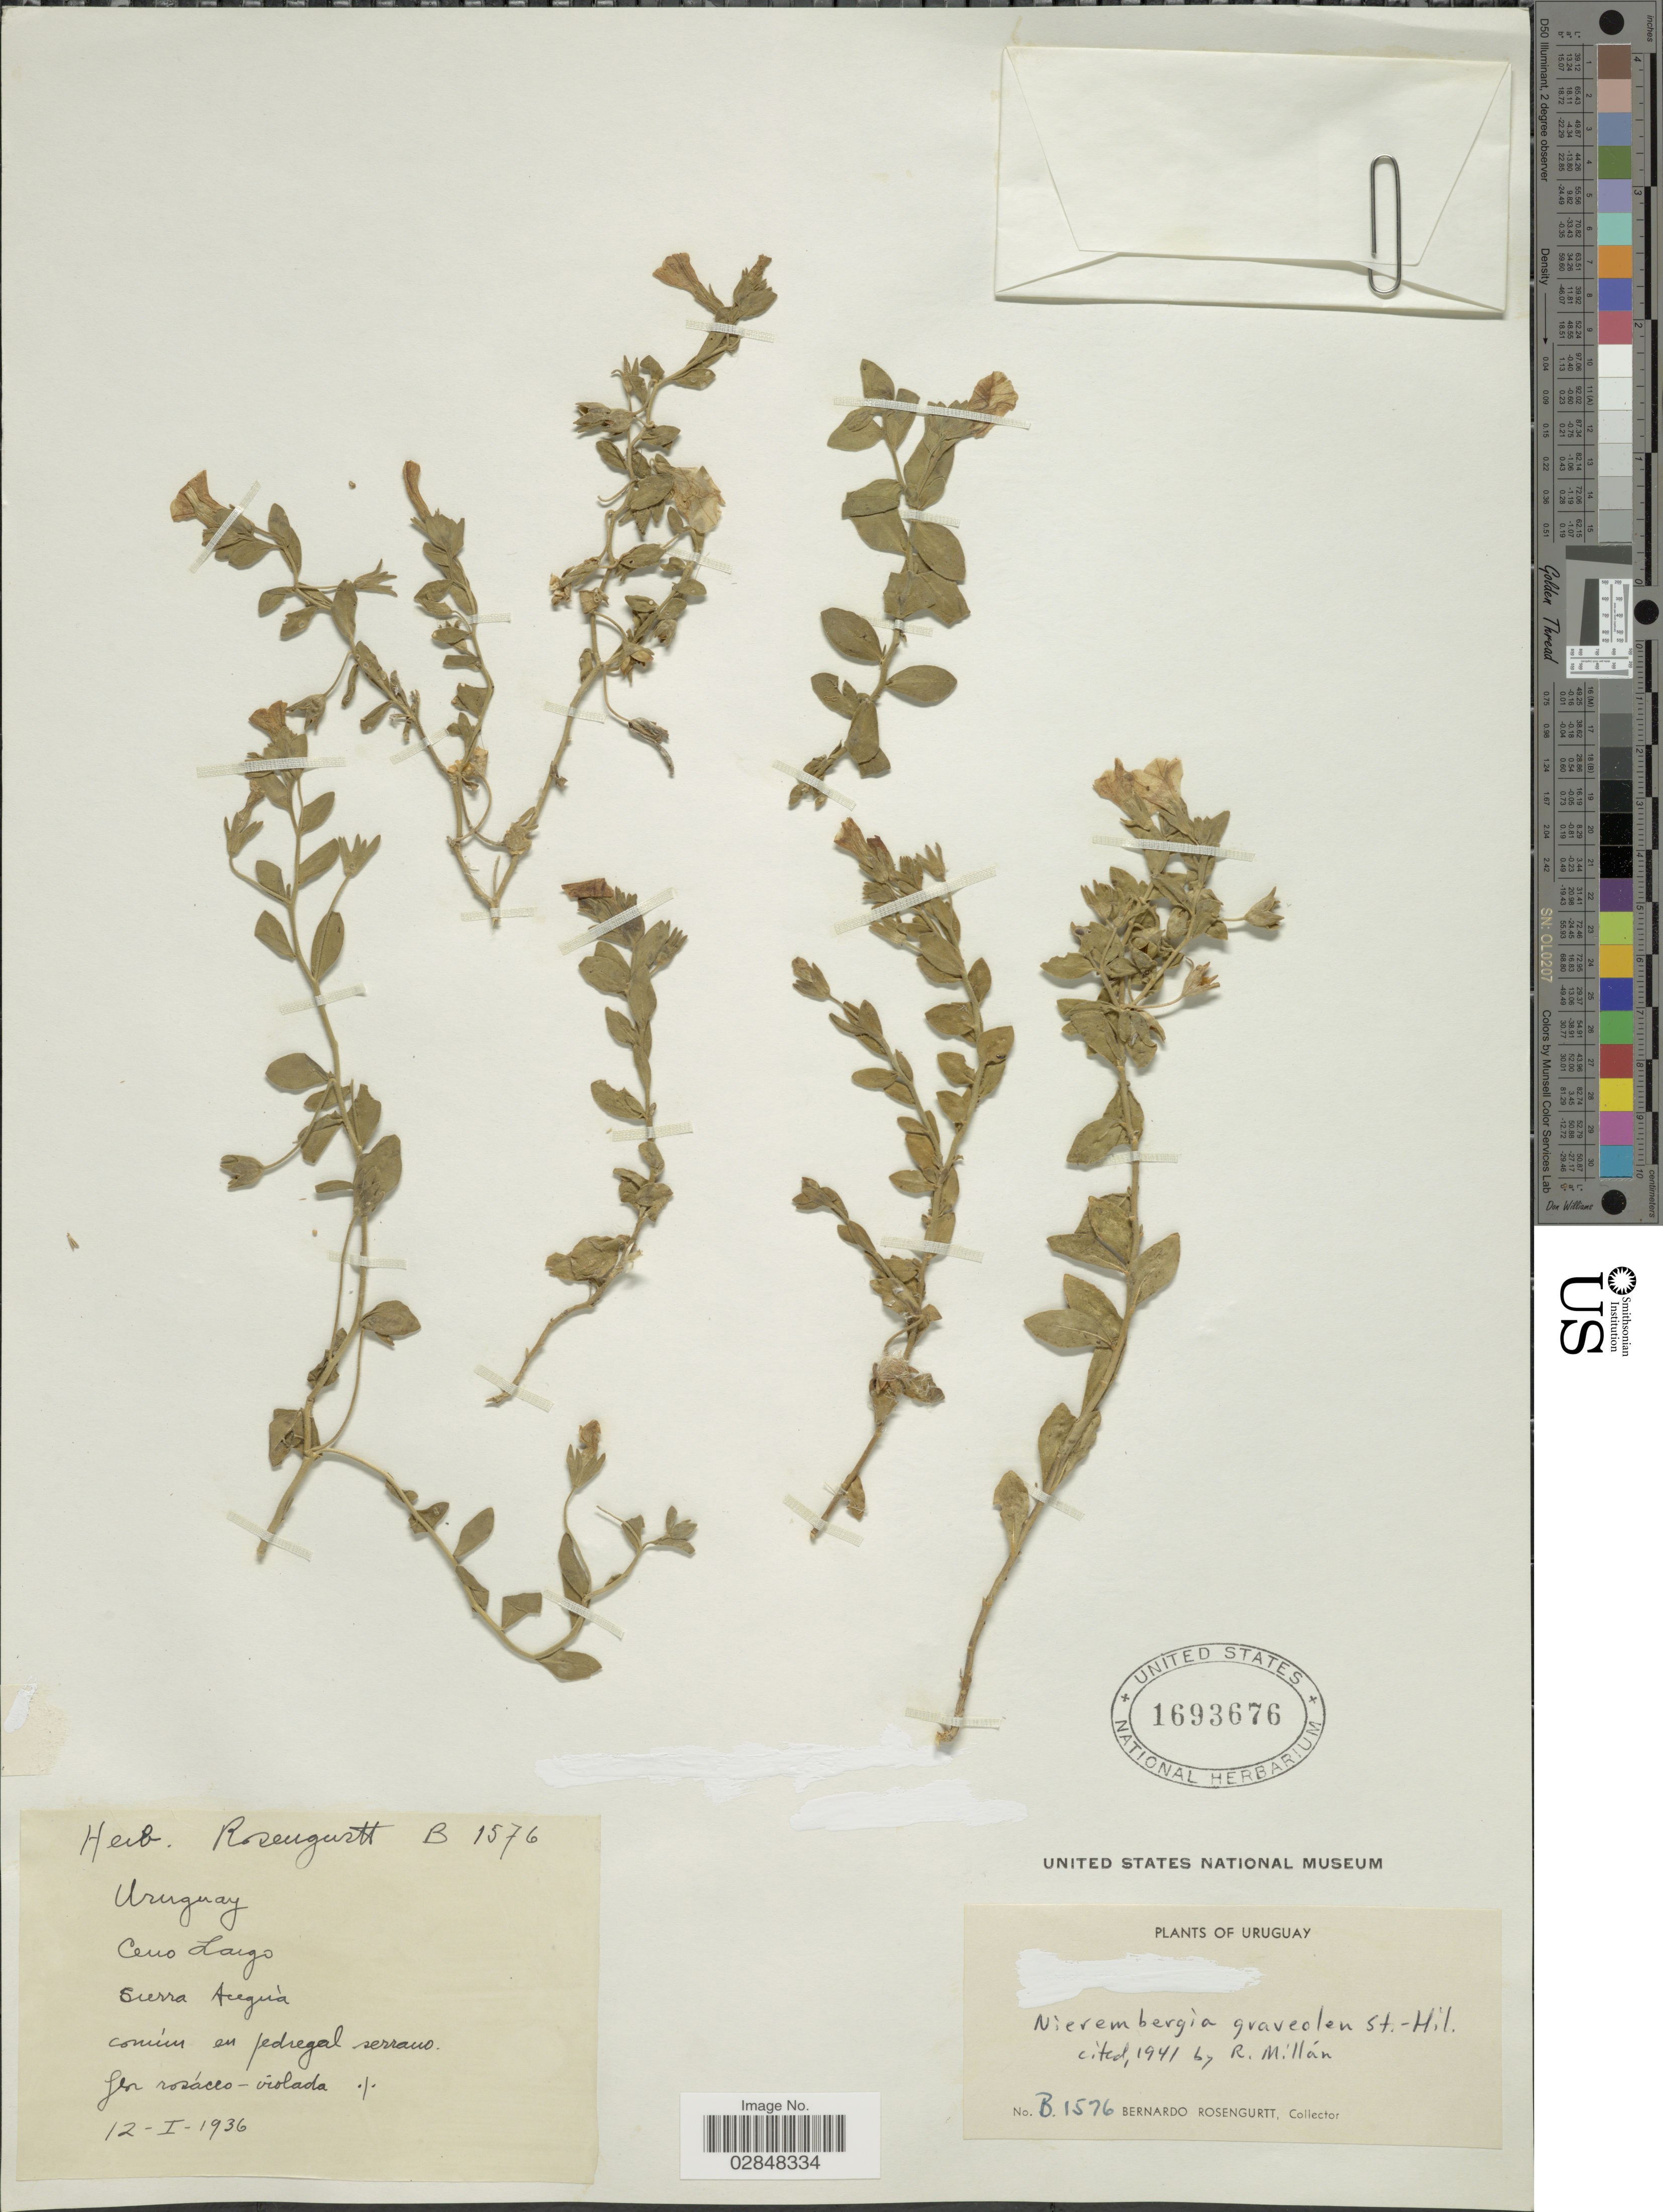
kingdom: Plantae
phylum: Tracheophyta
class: Magnoliopsida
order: Solanales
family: Solanaceae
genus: Nierembergia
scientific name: Nierembergia graveolens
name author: A. St.-Hil.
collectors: B. Rosengurtt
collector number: B1576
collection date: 1936-01-12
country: Uruguay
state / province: Cerro Largo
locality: Cerro Largo. Sierra Areguà.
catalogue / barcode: US 1693676